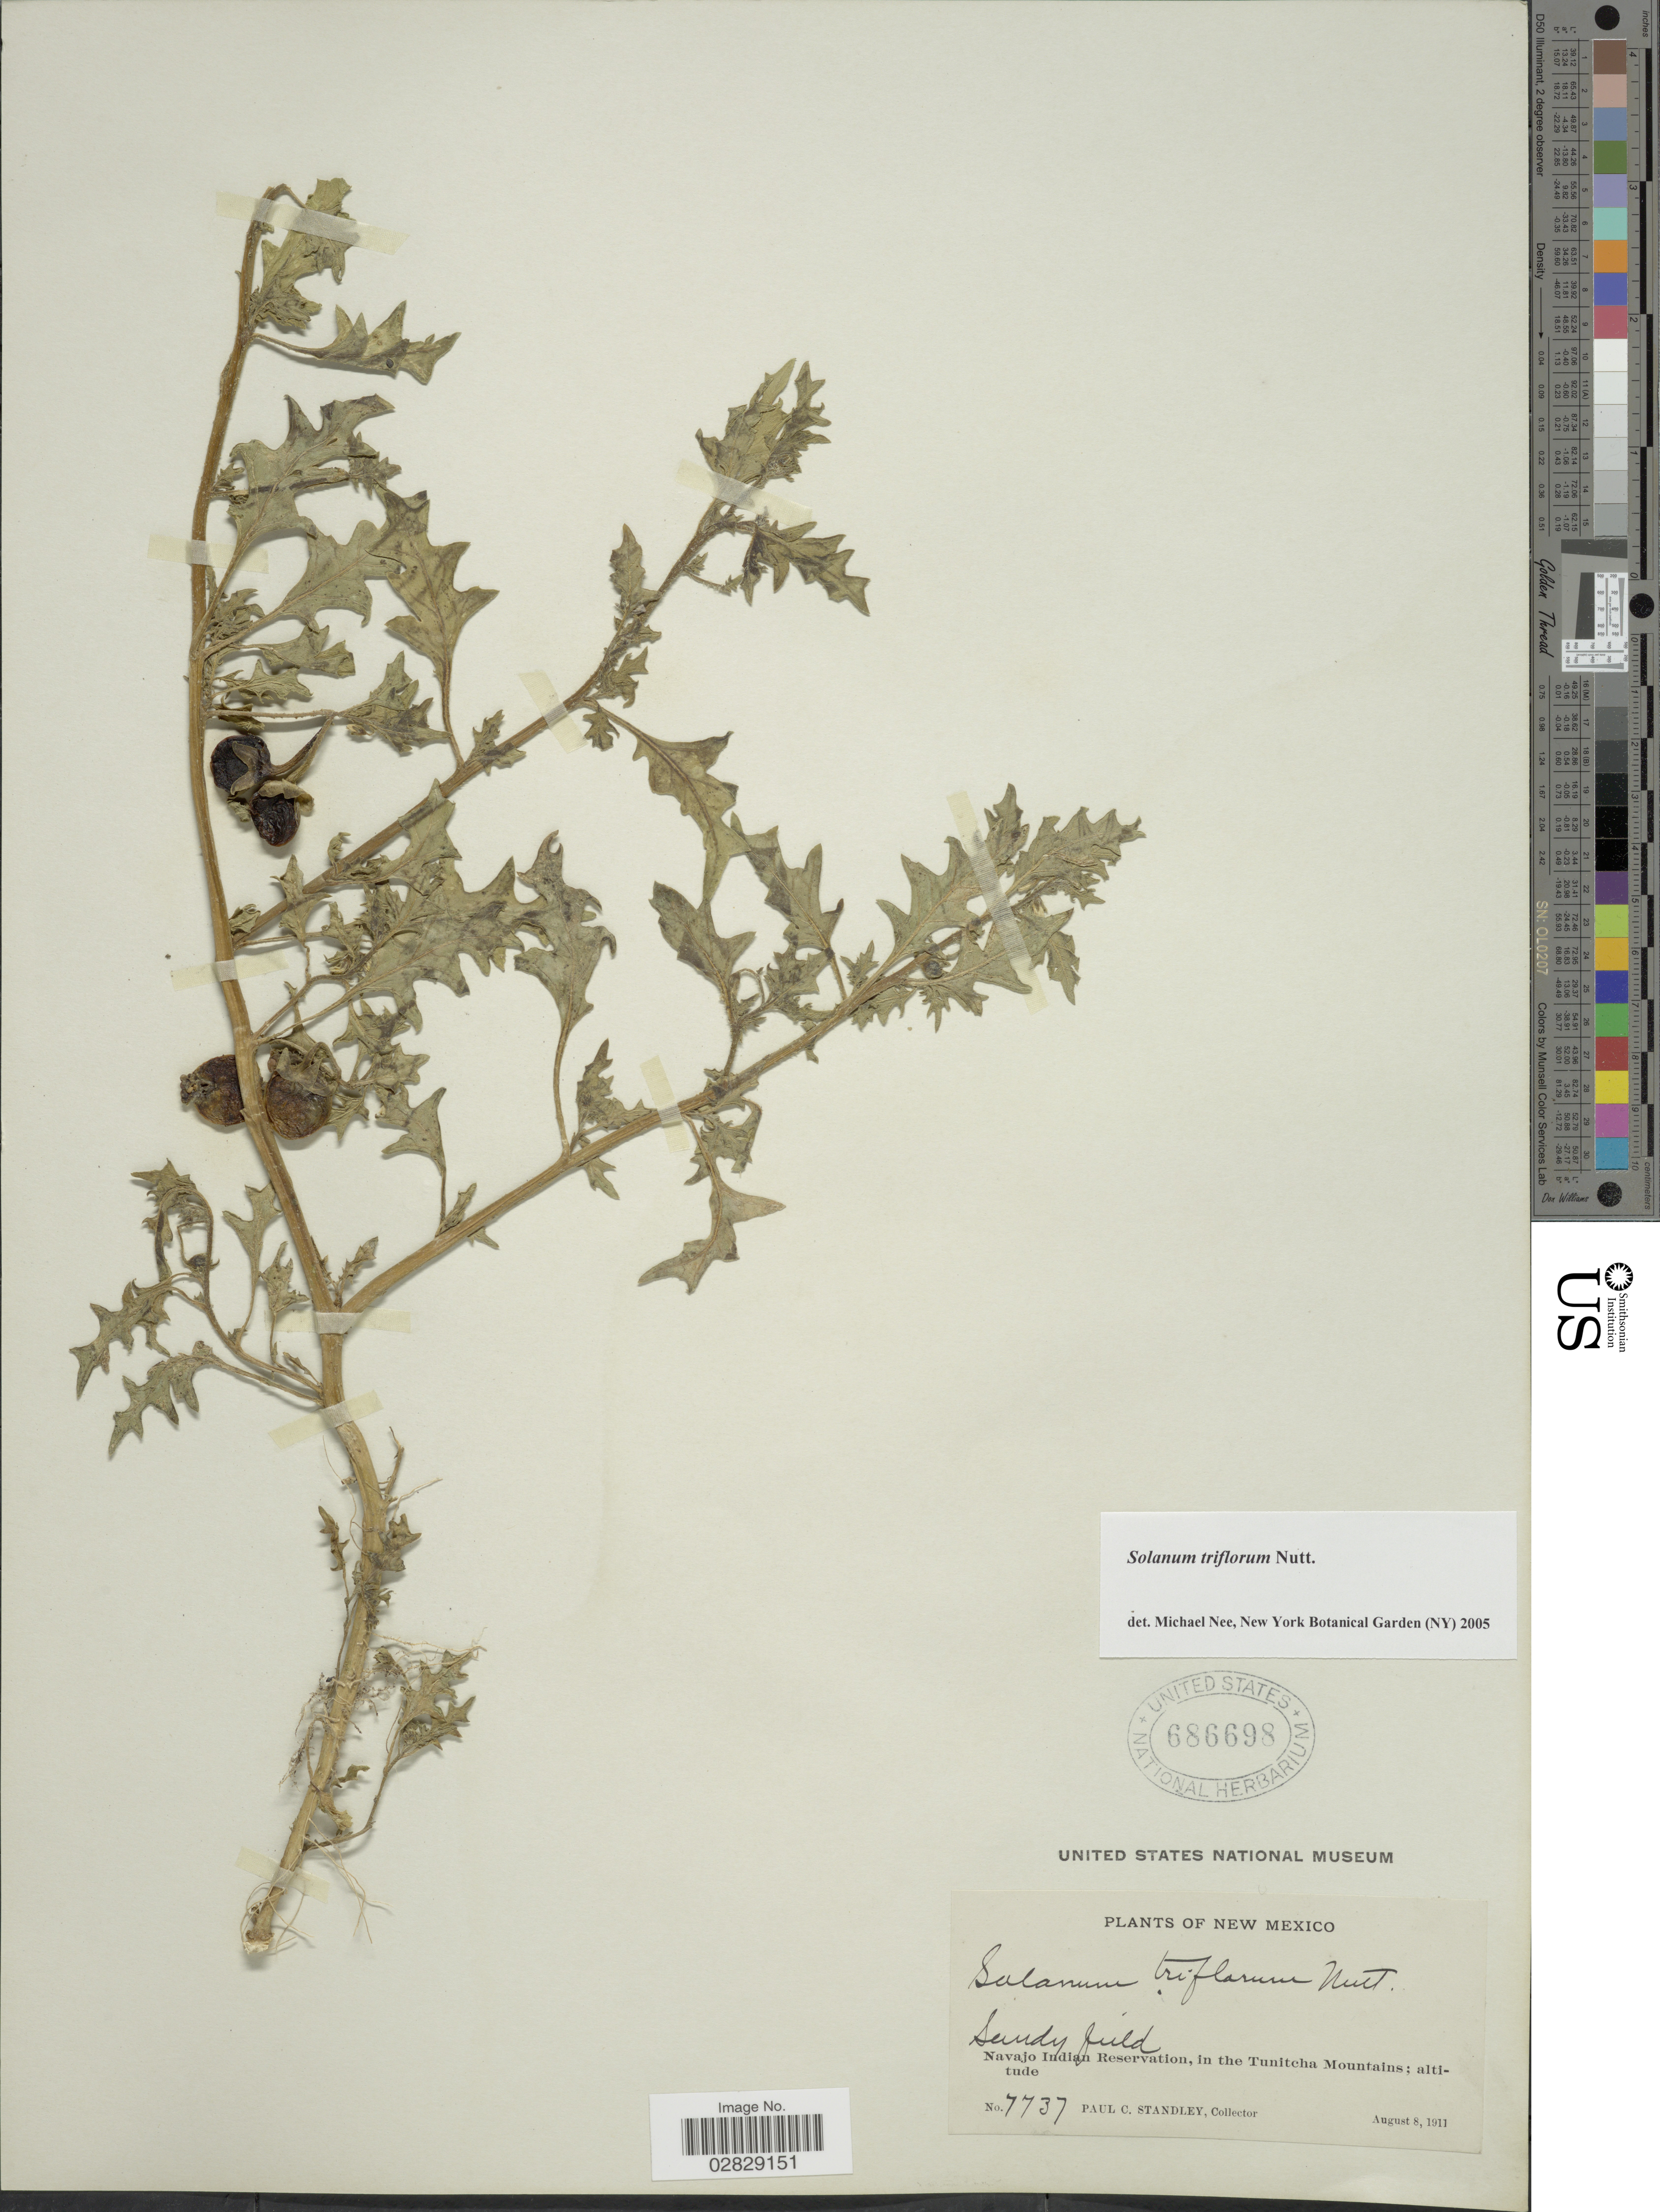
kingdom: Plantae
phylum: Tracheophyta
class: Magnoliopsida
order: Solanales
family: Solanaceae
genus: Solanum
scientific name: Solanum triflorum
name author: Nutt.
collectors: P. C. Standley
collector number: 7737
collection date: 1911-08-08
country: United States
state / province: New Mexico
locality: Sandy field. Navajo Indian Reservation, in the Tunitcha Mountains.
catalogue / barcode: US 686698